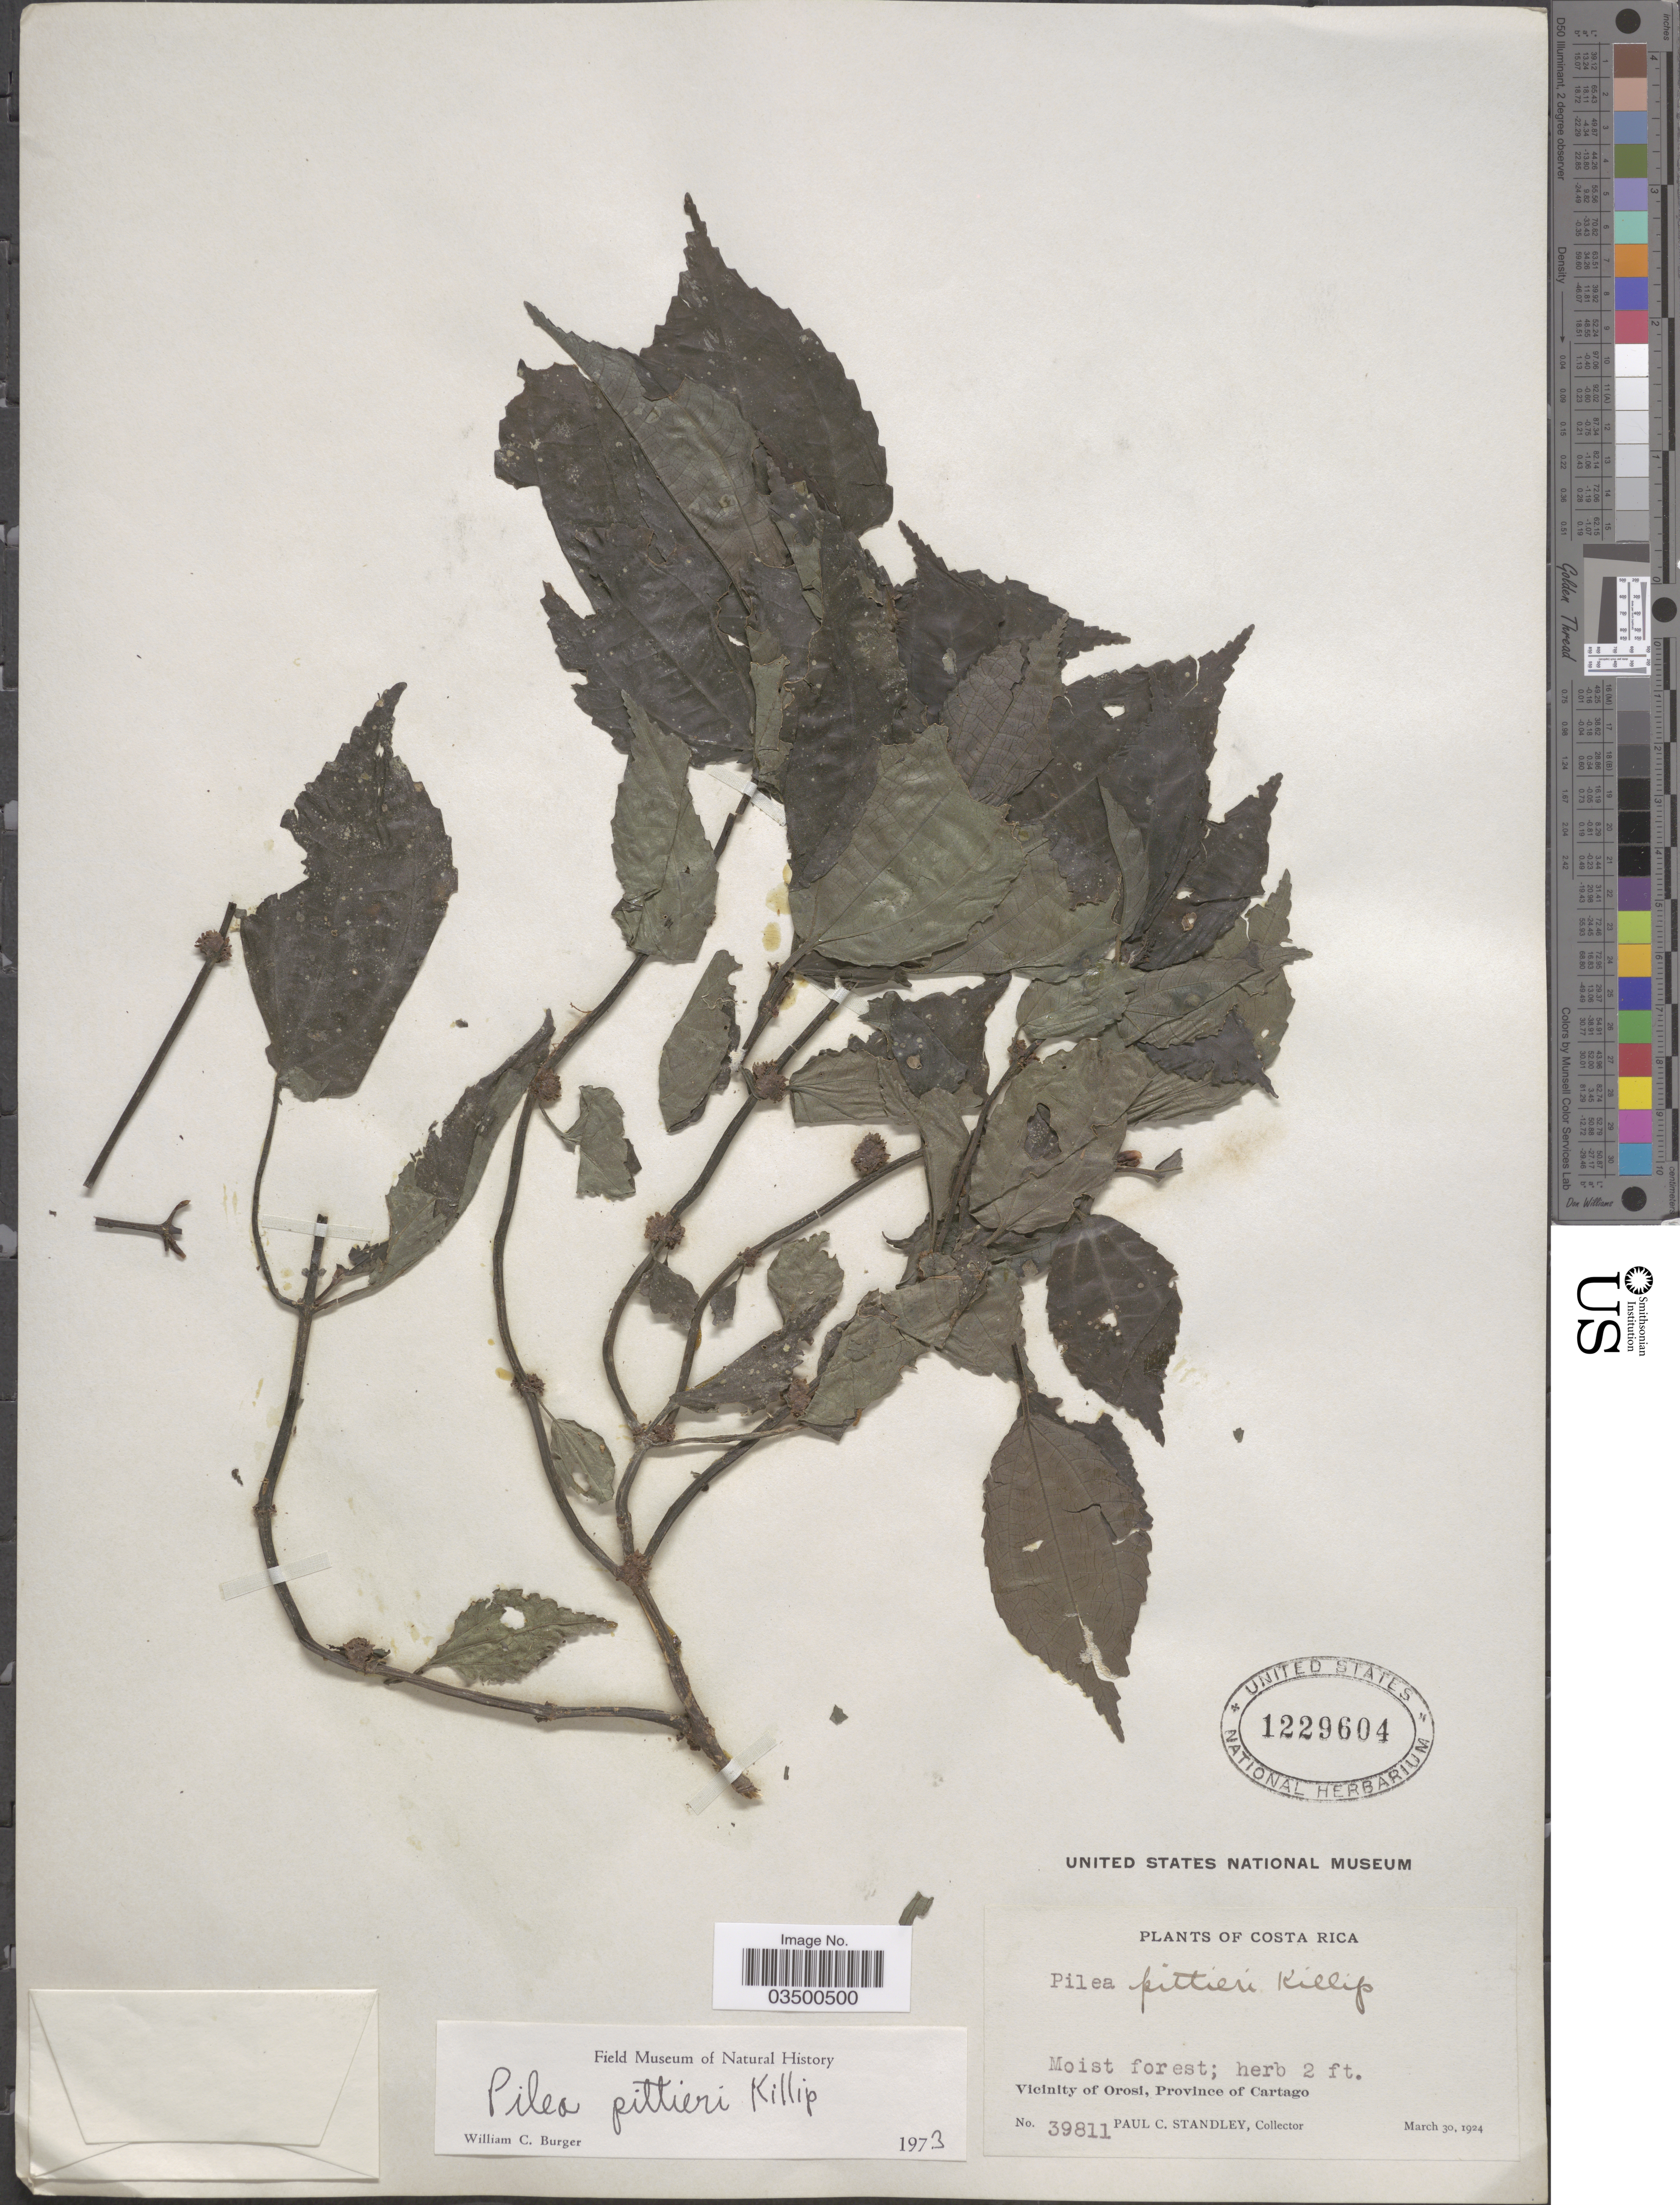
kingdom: Plantae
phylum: Tracheophyta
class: Magnoliopsida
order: Rosales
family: Urticaceae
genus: Pilea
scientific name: Pilea pittieri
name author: Killip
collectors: P. C. Standley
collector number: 39811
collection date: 1924-03-30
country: Costa Rica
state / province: Cartago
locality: Vicinity of Orosi, Province of Cartago.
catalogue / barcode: US 1229604